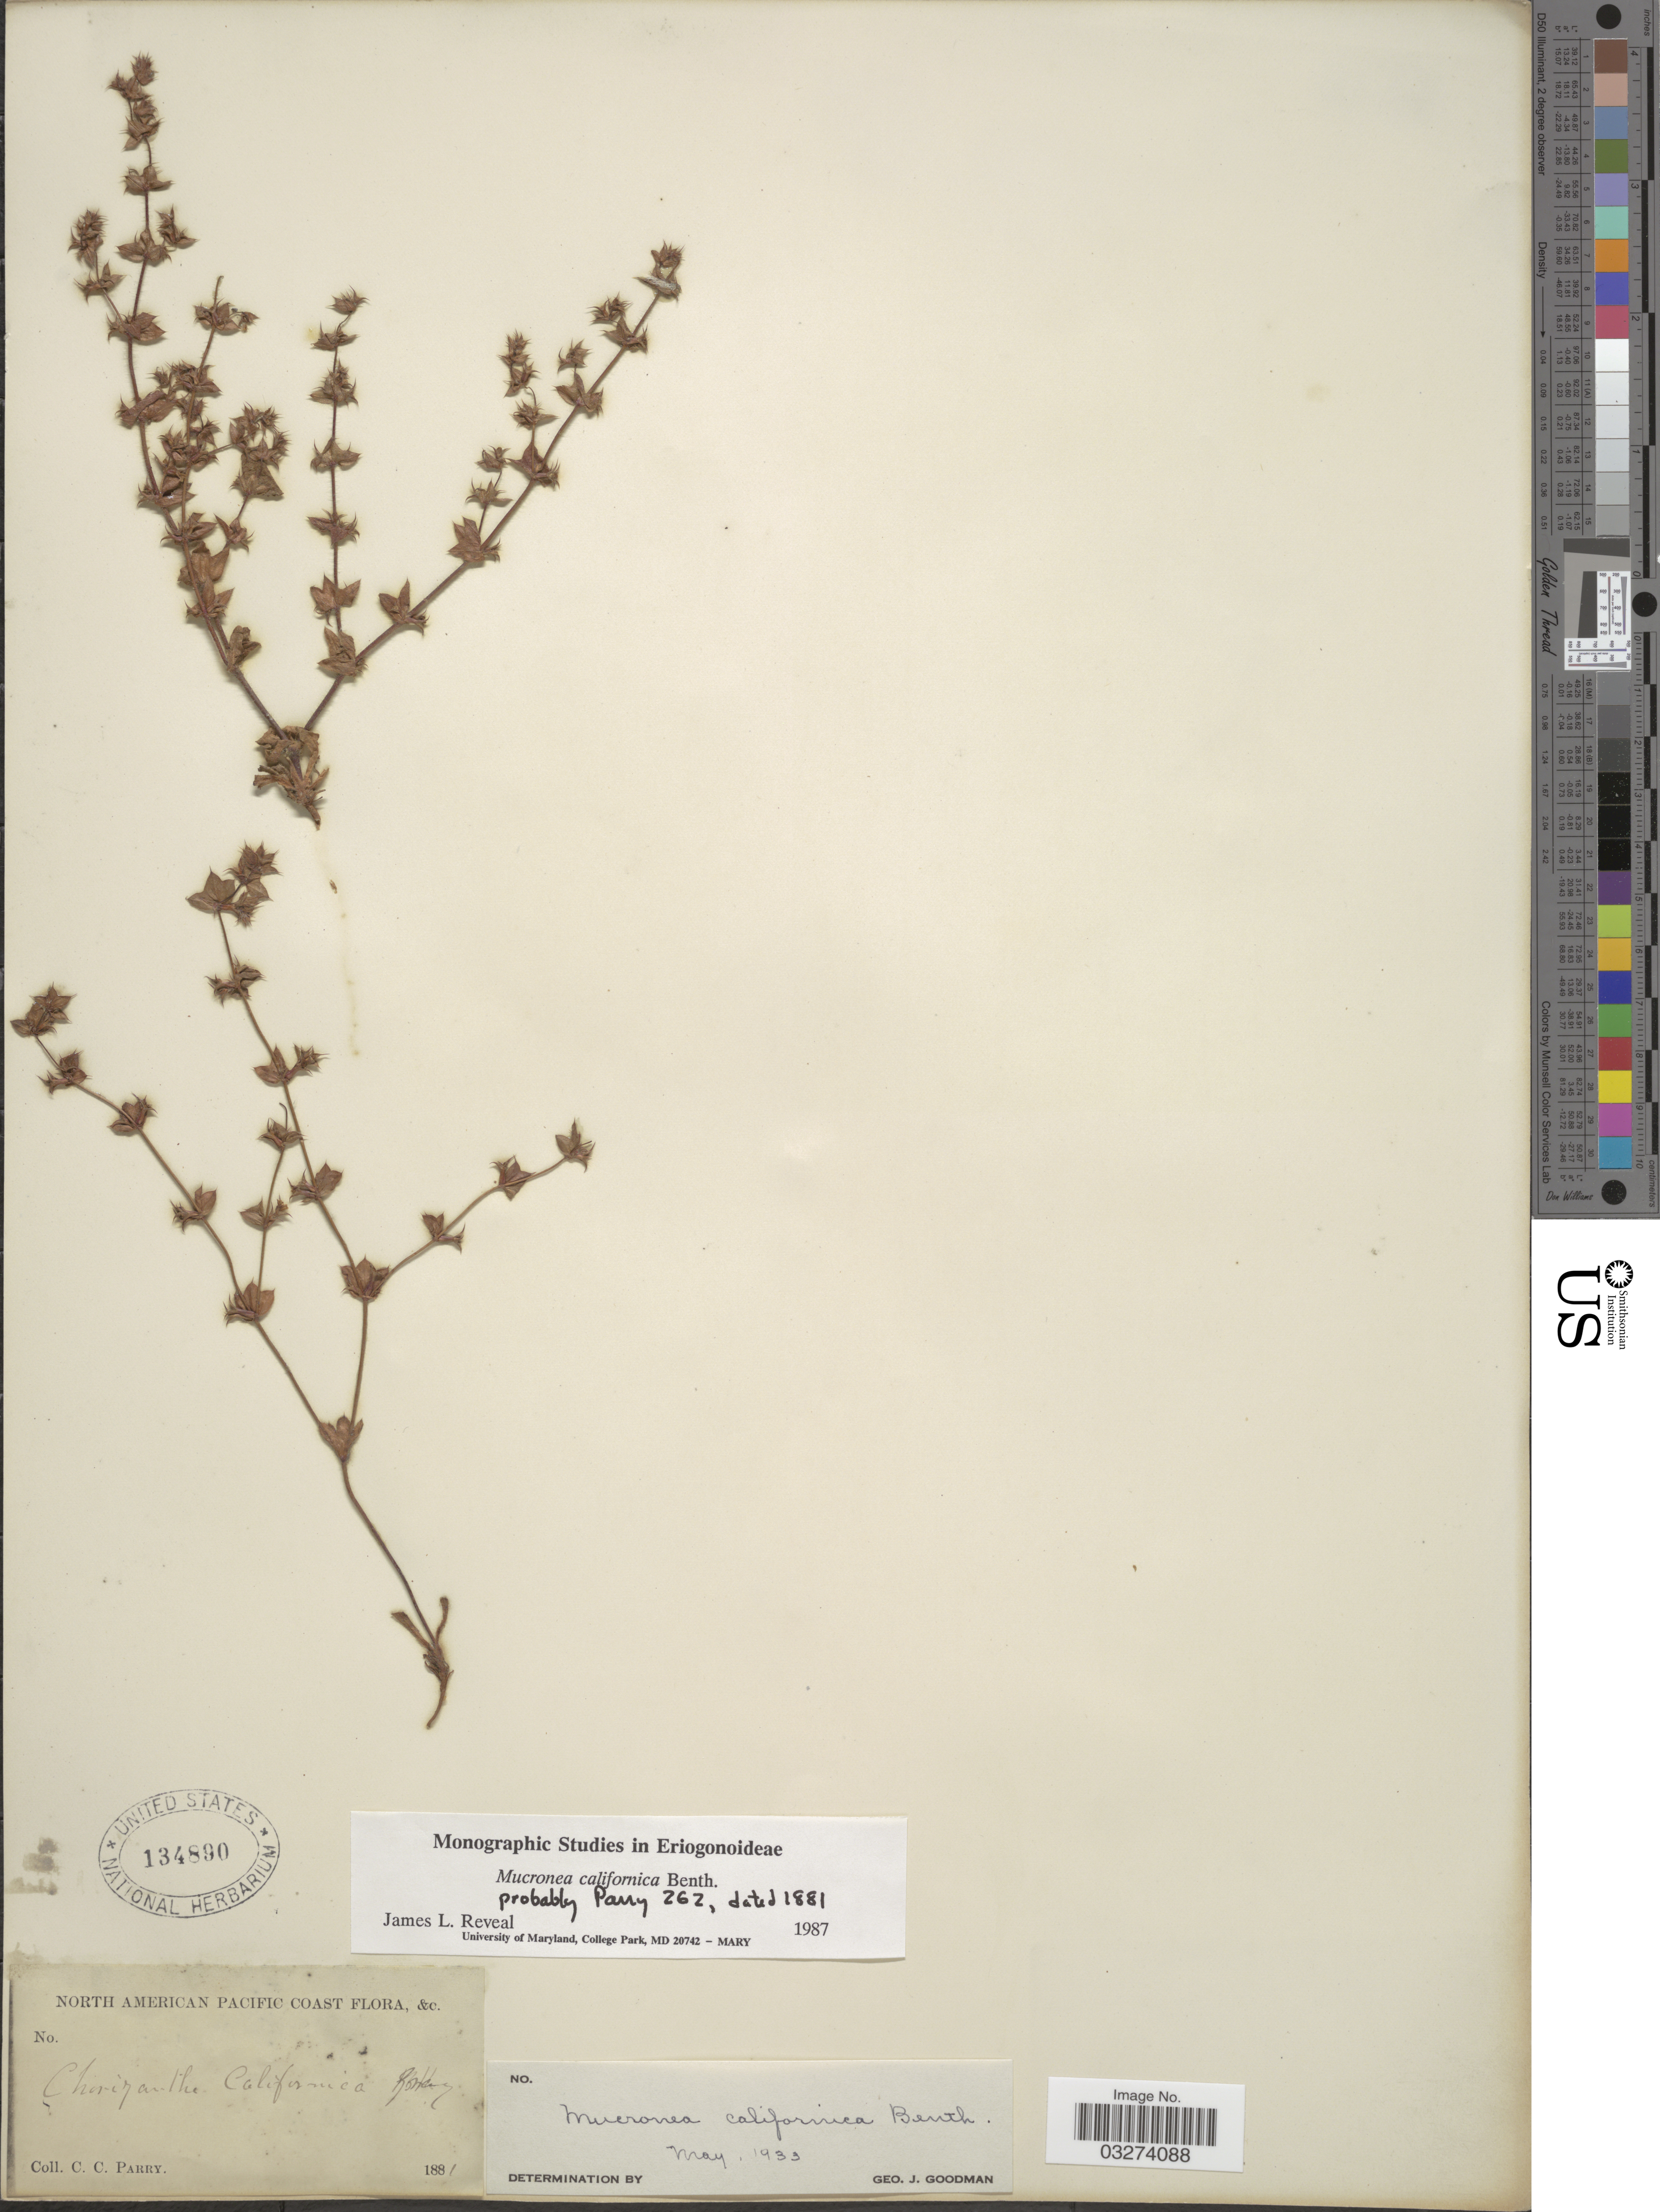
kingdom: Plantae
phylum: Tracheophyta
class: Magnoliopsida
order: Caryophyllales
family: Polygonaceae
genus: Mucronea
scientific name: Mucronea californica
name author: Benth.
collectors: C. C. Parry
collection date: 1881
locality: North American Pacific Coast.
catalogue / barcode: US 134890